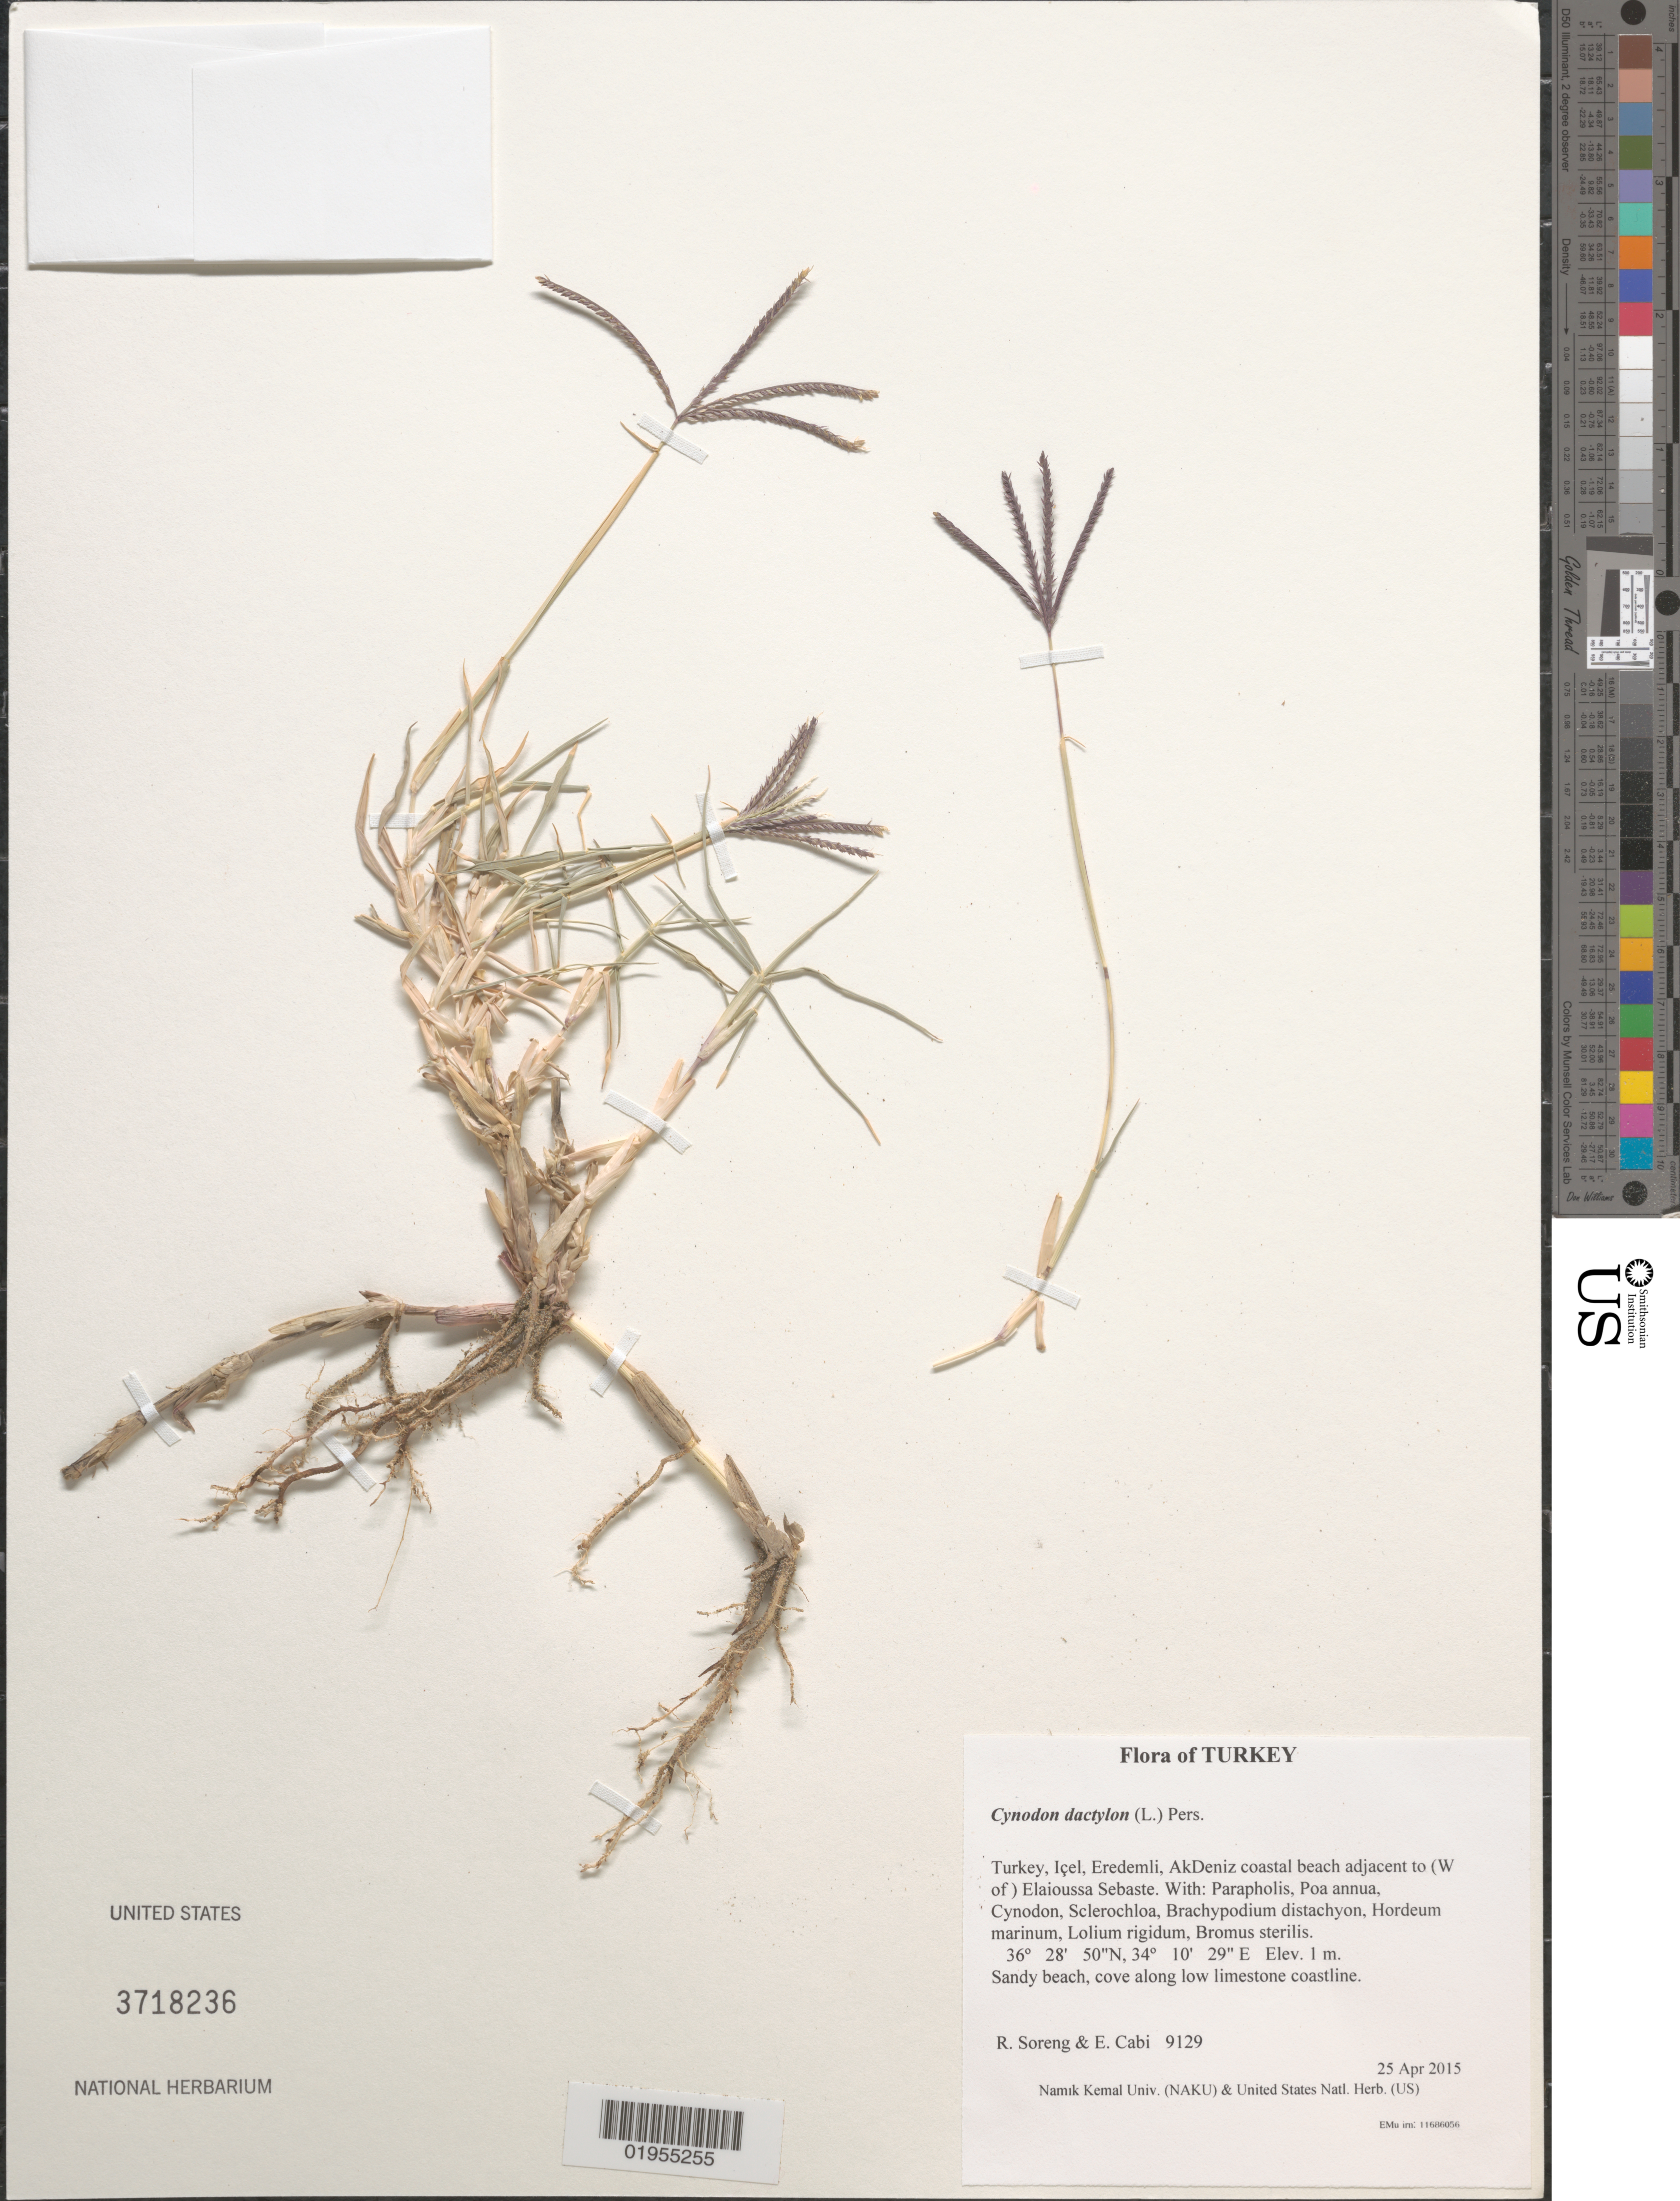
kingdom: Plantae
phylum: Tracheophyta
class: Liliopsida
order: Poales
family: Poaceae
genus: Cynodon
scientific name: Cynodon dactylon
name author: (L.) Pers.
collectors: R. J. Soreng & E. Cabi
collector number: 9129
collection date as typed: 2015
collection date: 2015-04-25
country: Turkey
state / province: Mersin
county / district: Eredemli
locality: AkDeniz coastal beach adjacent to (W of ) Elaioussa Sebaste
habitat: Sandy beach, cove along low limestone coastline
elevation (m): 1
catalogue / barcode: US 3718236